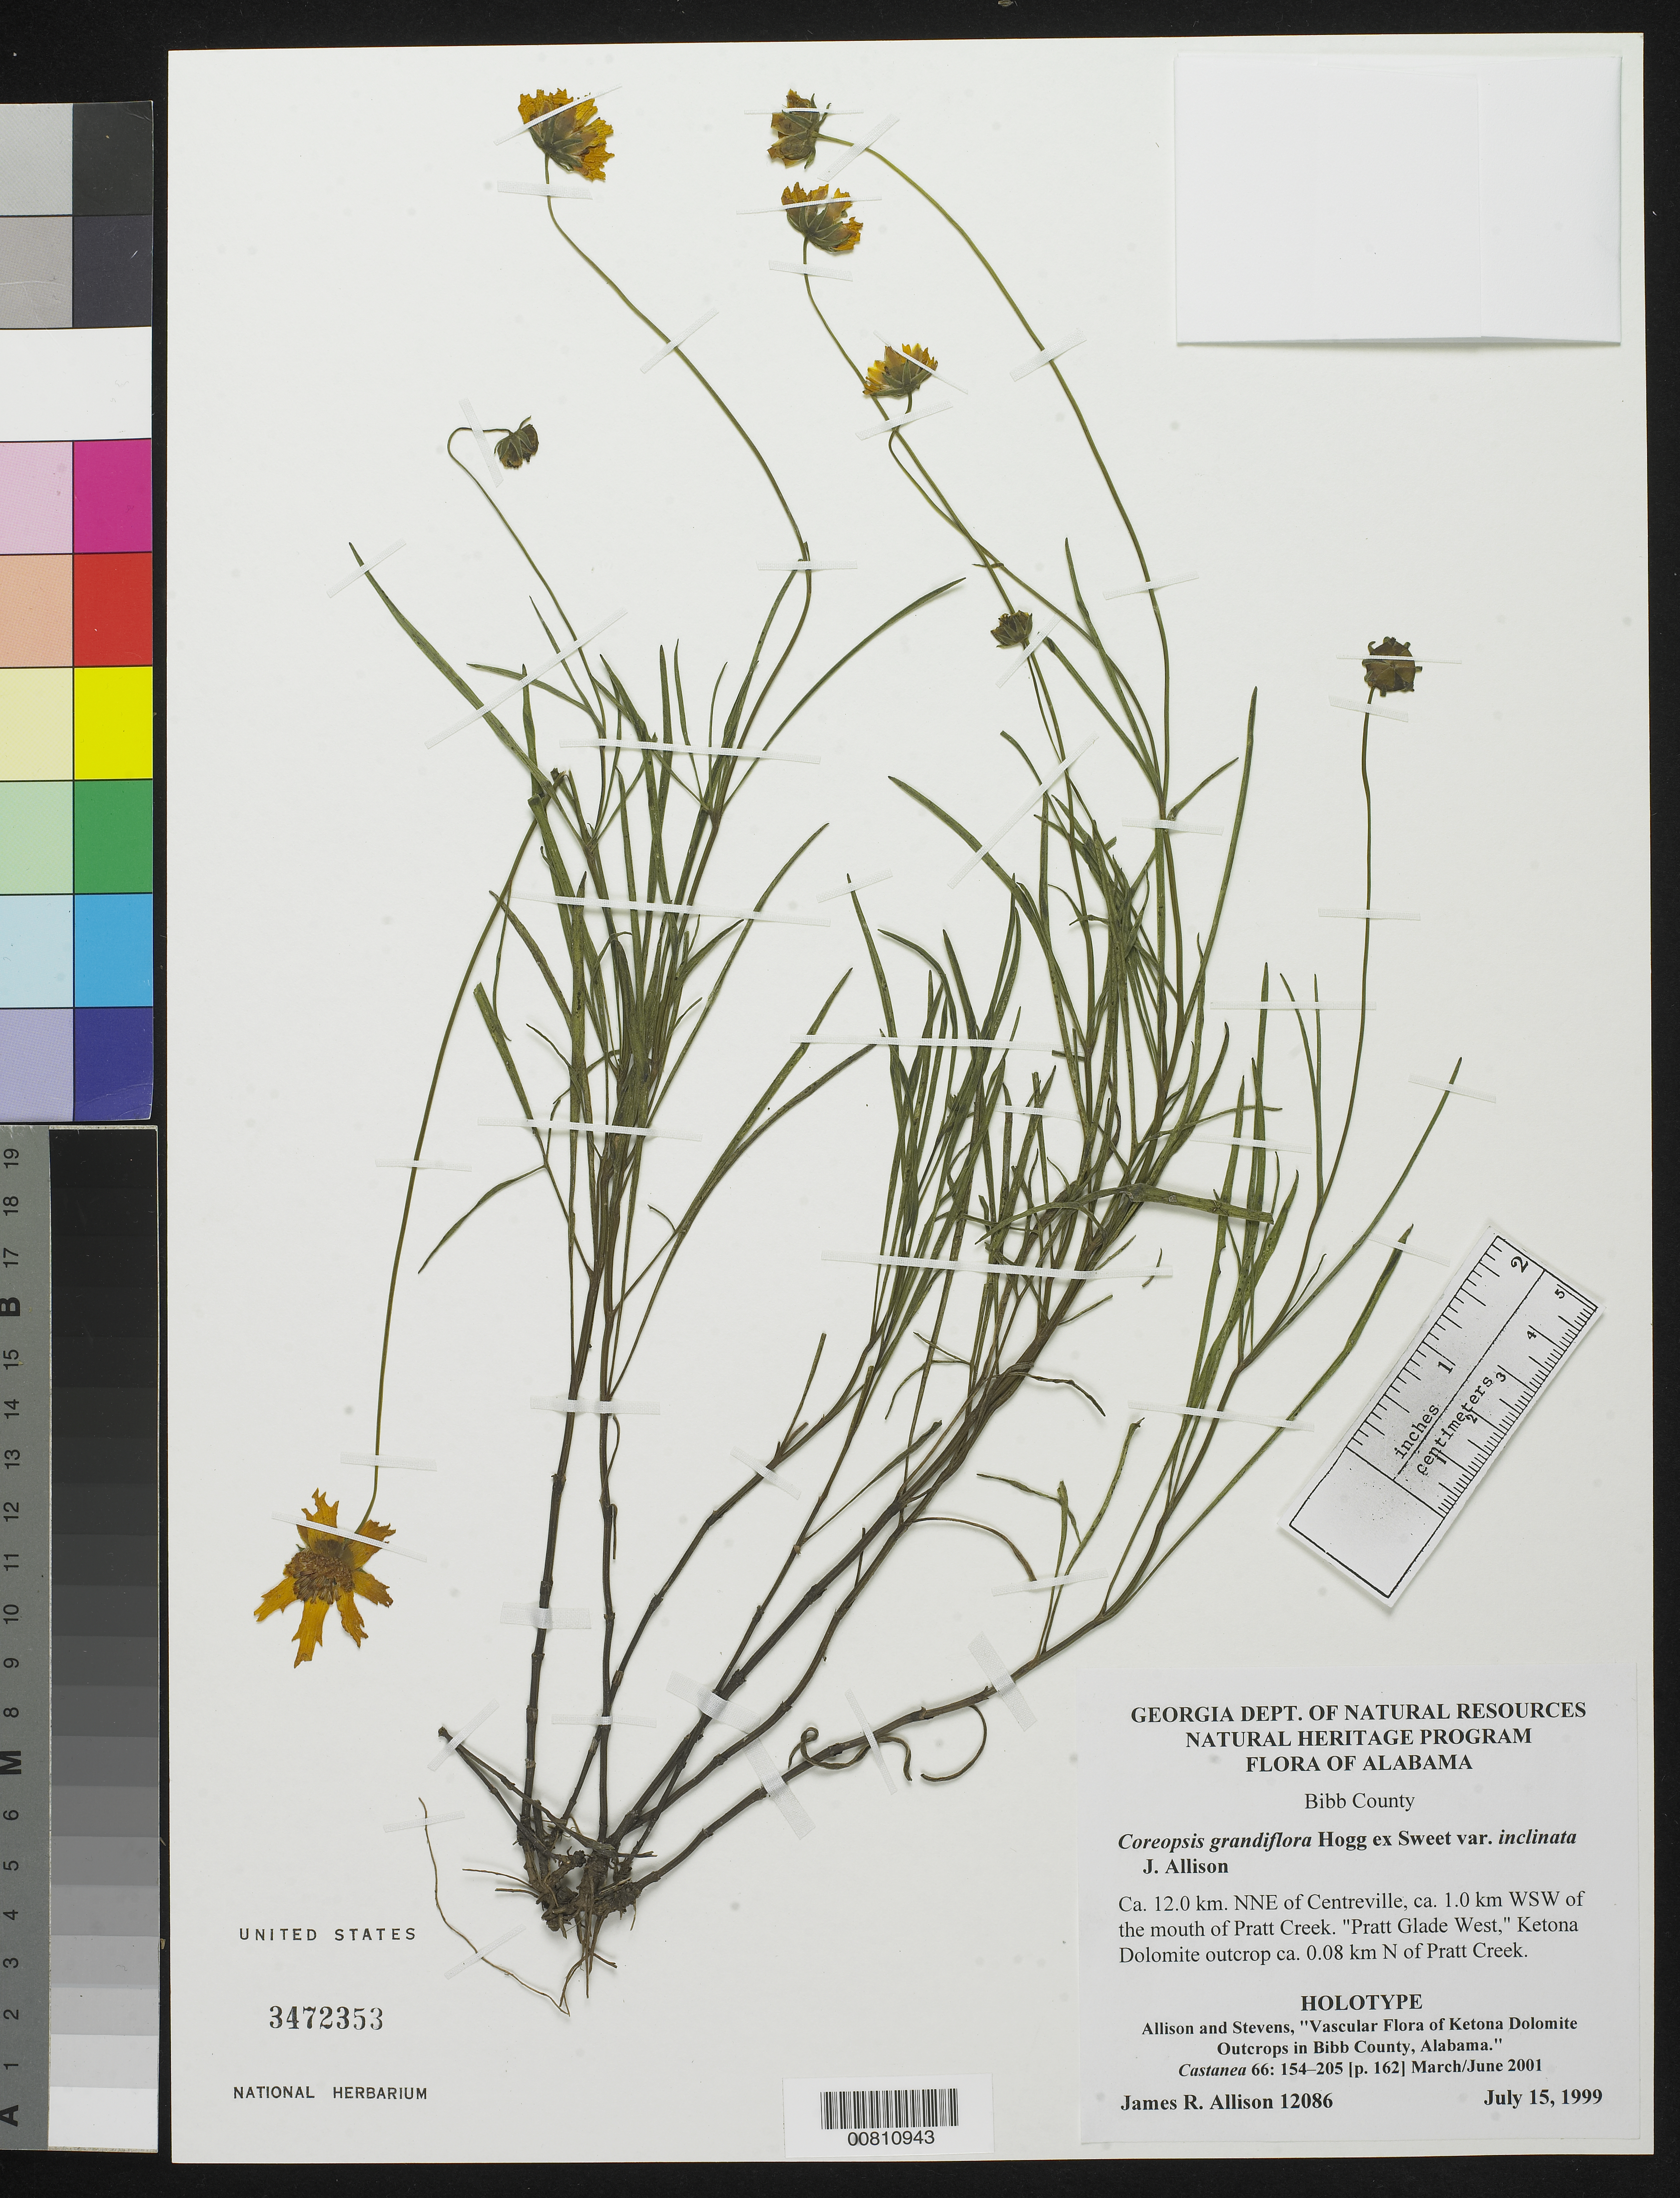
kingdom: Plantae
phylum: Tracheophyta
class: Magnoliopsida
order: Asterales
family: Asteraceae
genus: Coreopsis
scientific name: Coreopsis grandiflora var. inclinata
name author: J.R. Allison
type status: Holotype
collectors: J. R. Allison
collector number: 12086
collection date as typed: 15 Jul 1999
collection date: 1999-07-15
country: United States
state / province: Alabama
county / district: Bibb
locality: Ca. 12.0 km NNE of Centreville, ca. 1.0 km WSW of the mouth of Pratt Creek. "Pratt Glade West", Ketona Dolomite outcrop ca. 0.08 km N of Pratt Creek.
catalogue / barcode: US 3472353